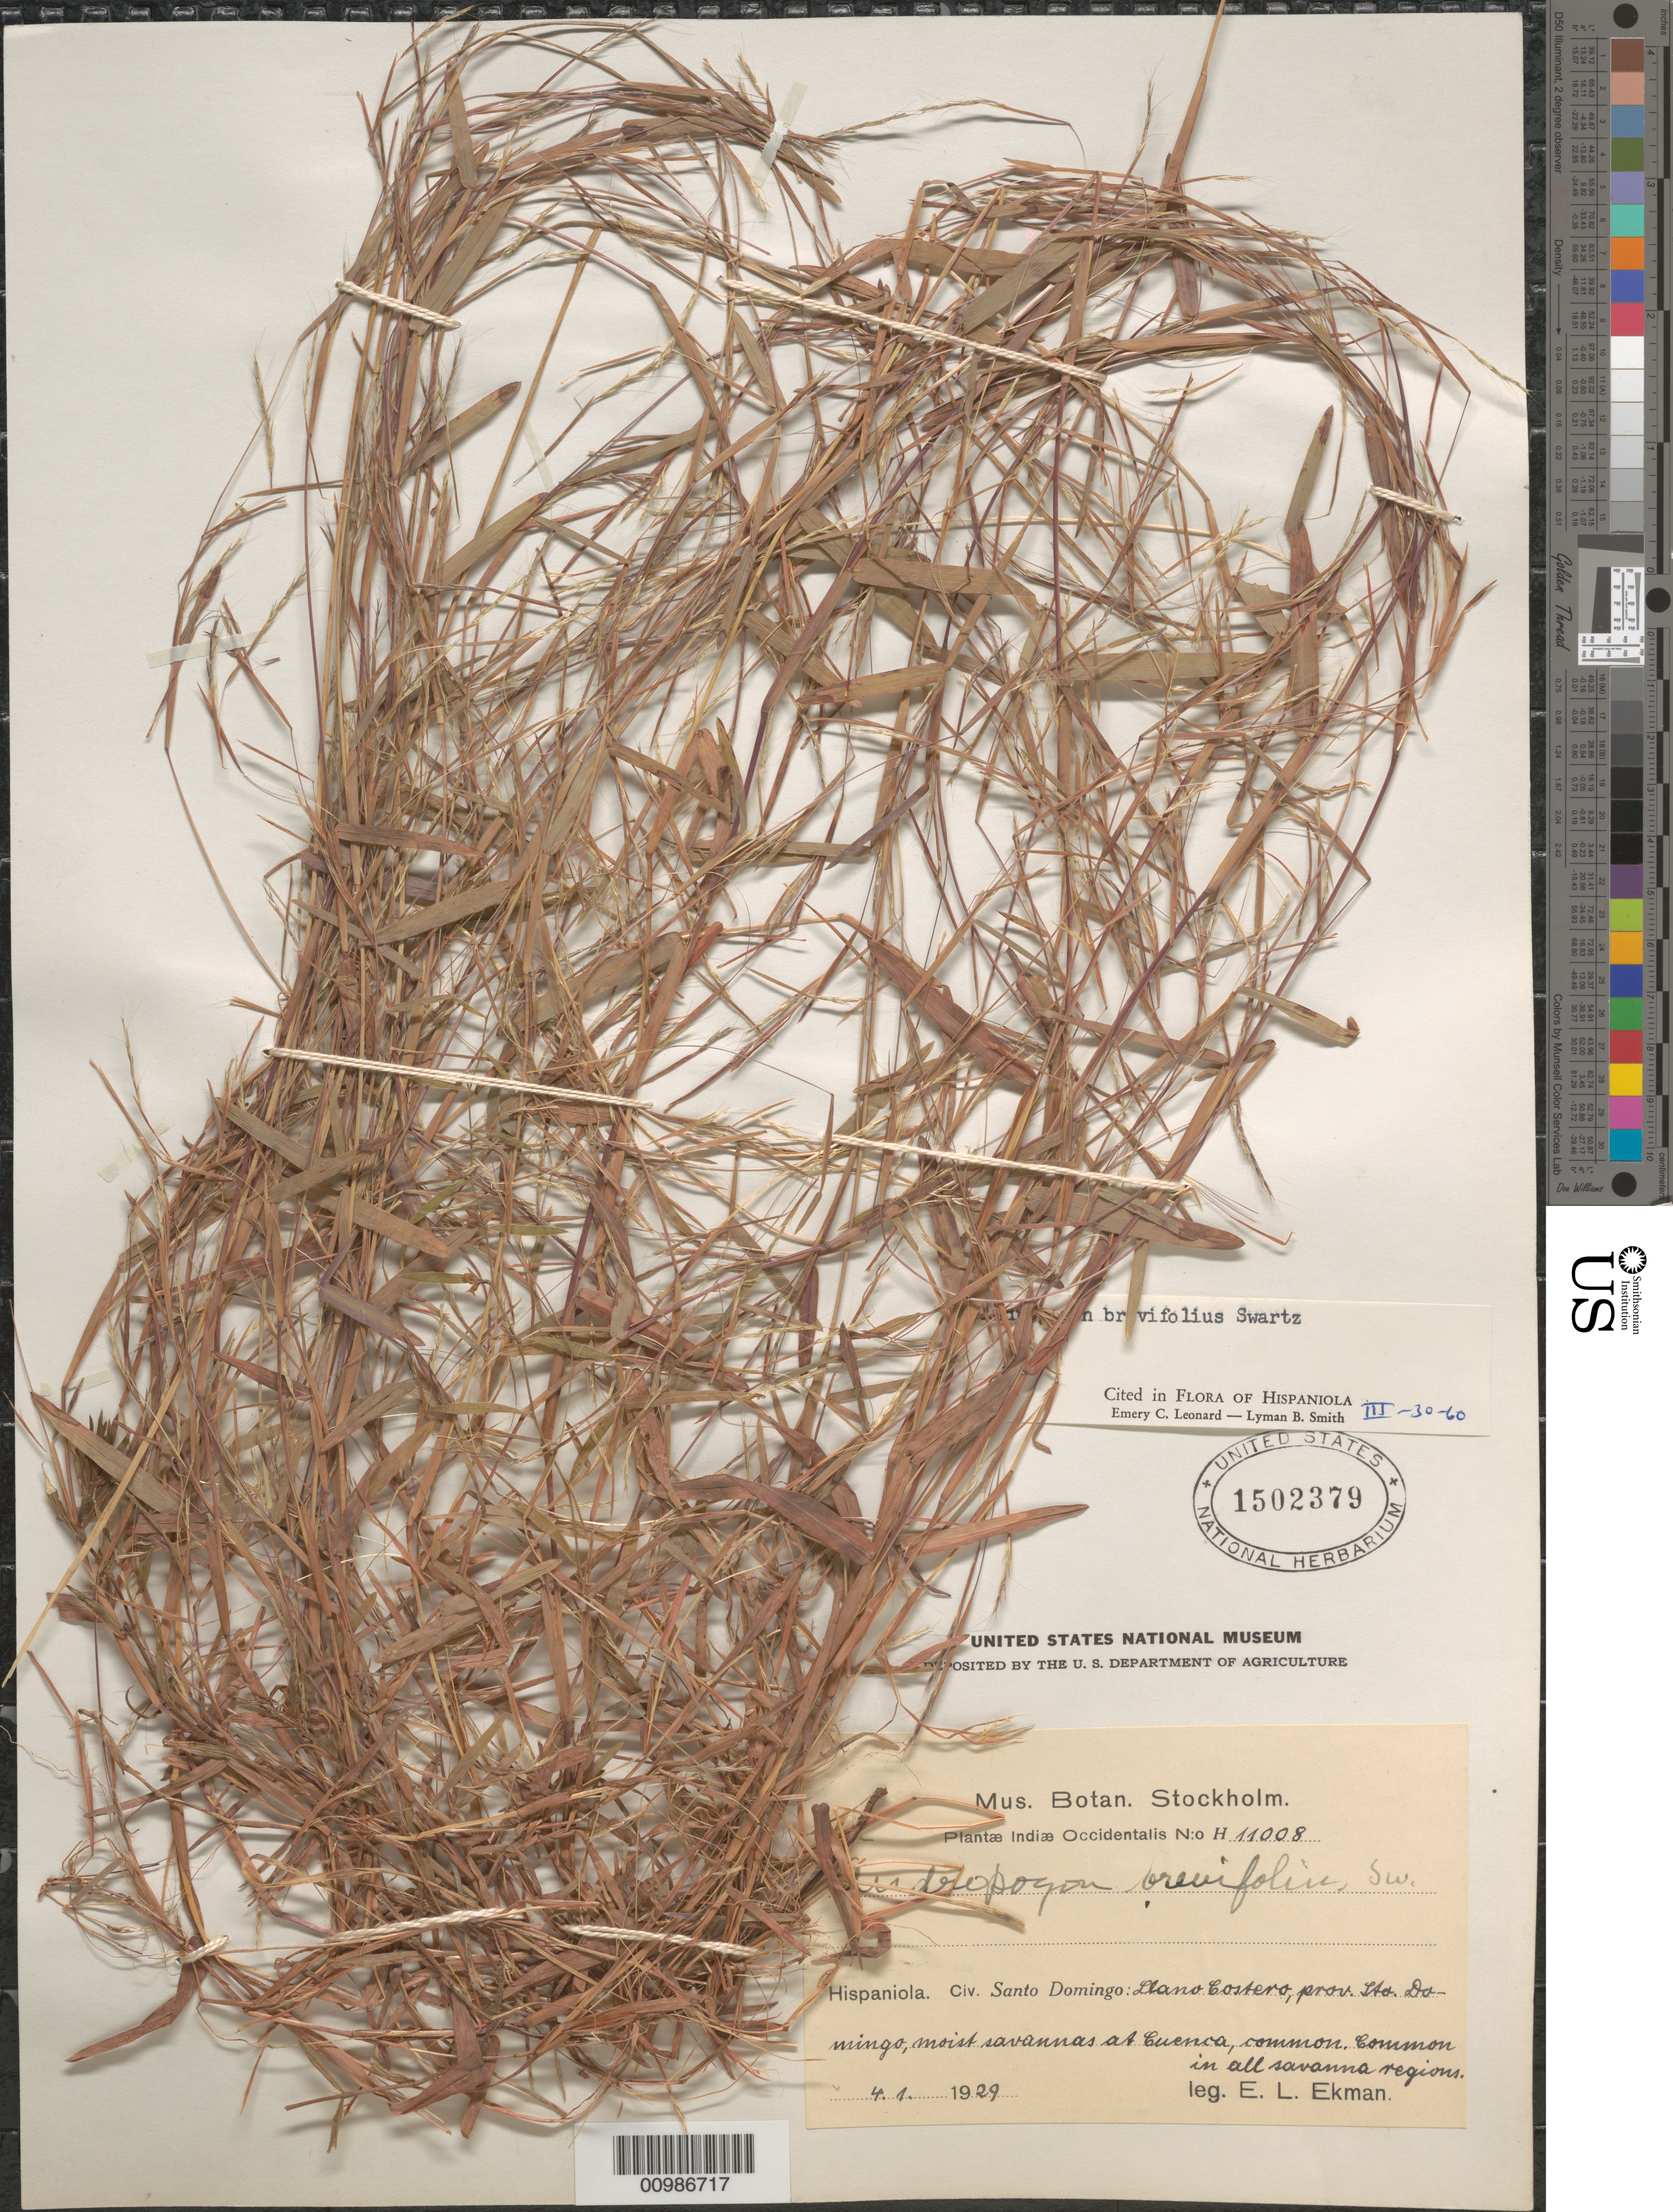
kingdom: Plantae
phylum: Tracheophyta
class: Liliopsida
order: Poales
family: Poaceae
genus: Andropogon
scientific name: Andropogon brevifolius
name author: Sw.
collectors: E. L. Ekman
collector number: H 11008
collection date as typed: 04 Jan 1929 or 01 Apr 1929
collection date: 1929-01-04 or 1929-04-01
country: Dominican Republic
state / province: Distrito Nacional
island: Hispaniola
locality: Llano Costero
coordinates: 0 N, 0 E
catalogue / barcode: US 1502379